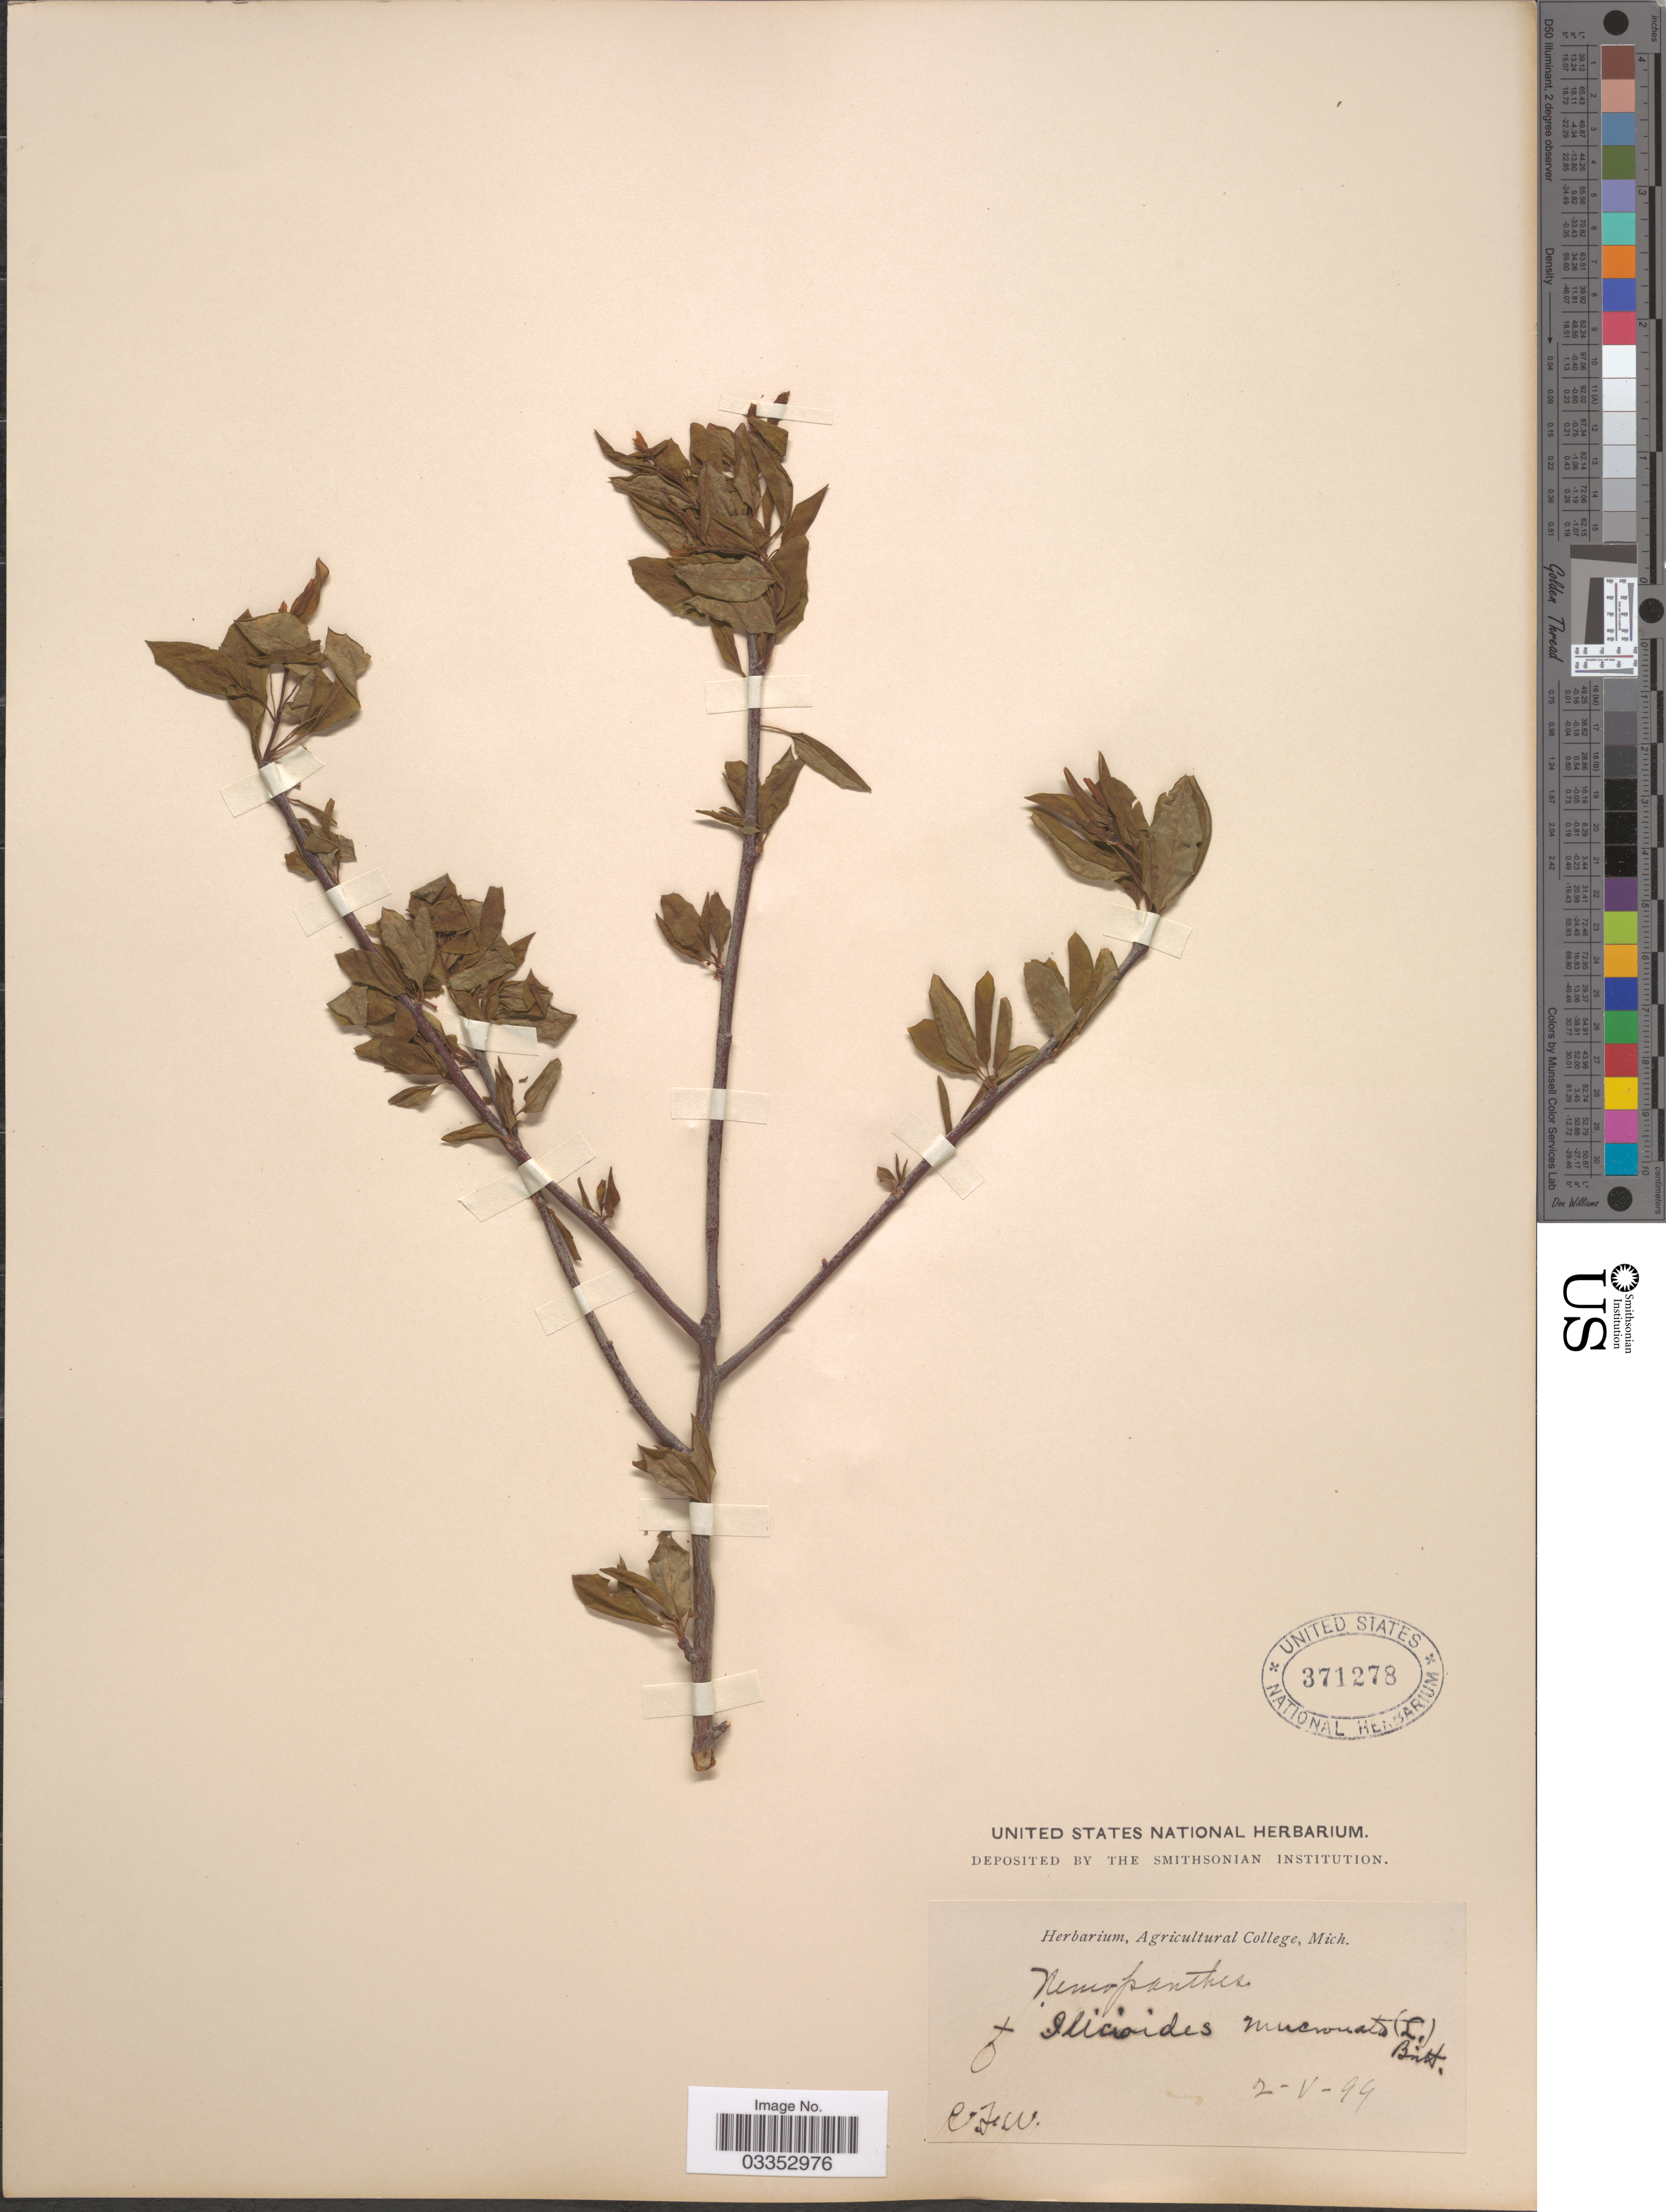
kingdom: Plantae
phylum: Tracheophyta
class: Magnoliopsida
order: Aquifoliales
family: Aquifoliaceae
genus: Nemopanthus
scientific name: Nemopanthus mucronatus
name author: (L.) Trel.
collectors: C. F. W.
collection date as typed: Transcribed d/m/y: 2/5/94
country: United States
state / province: Michigan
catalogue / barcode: US 371278